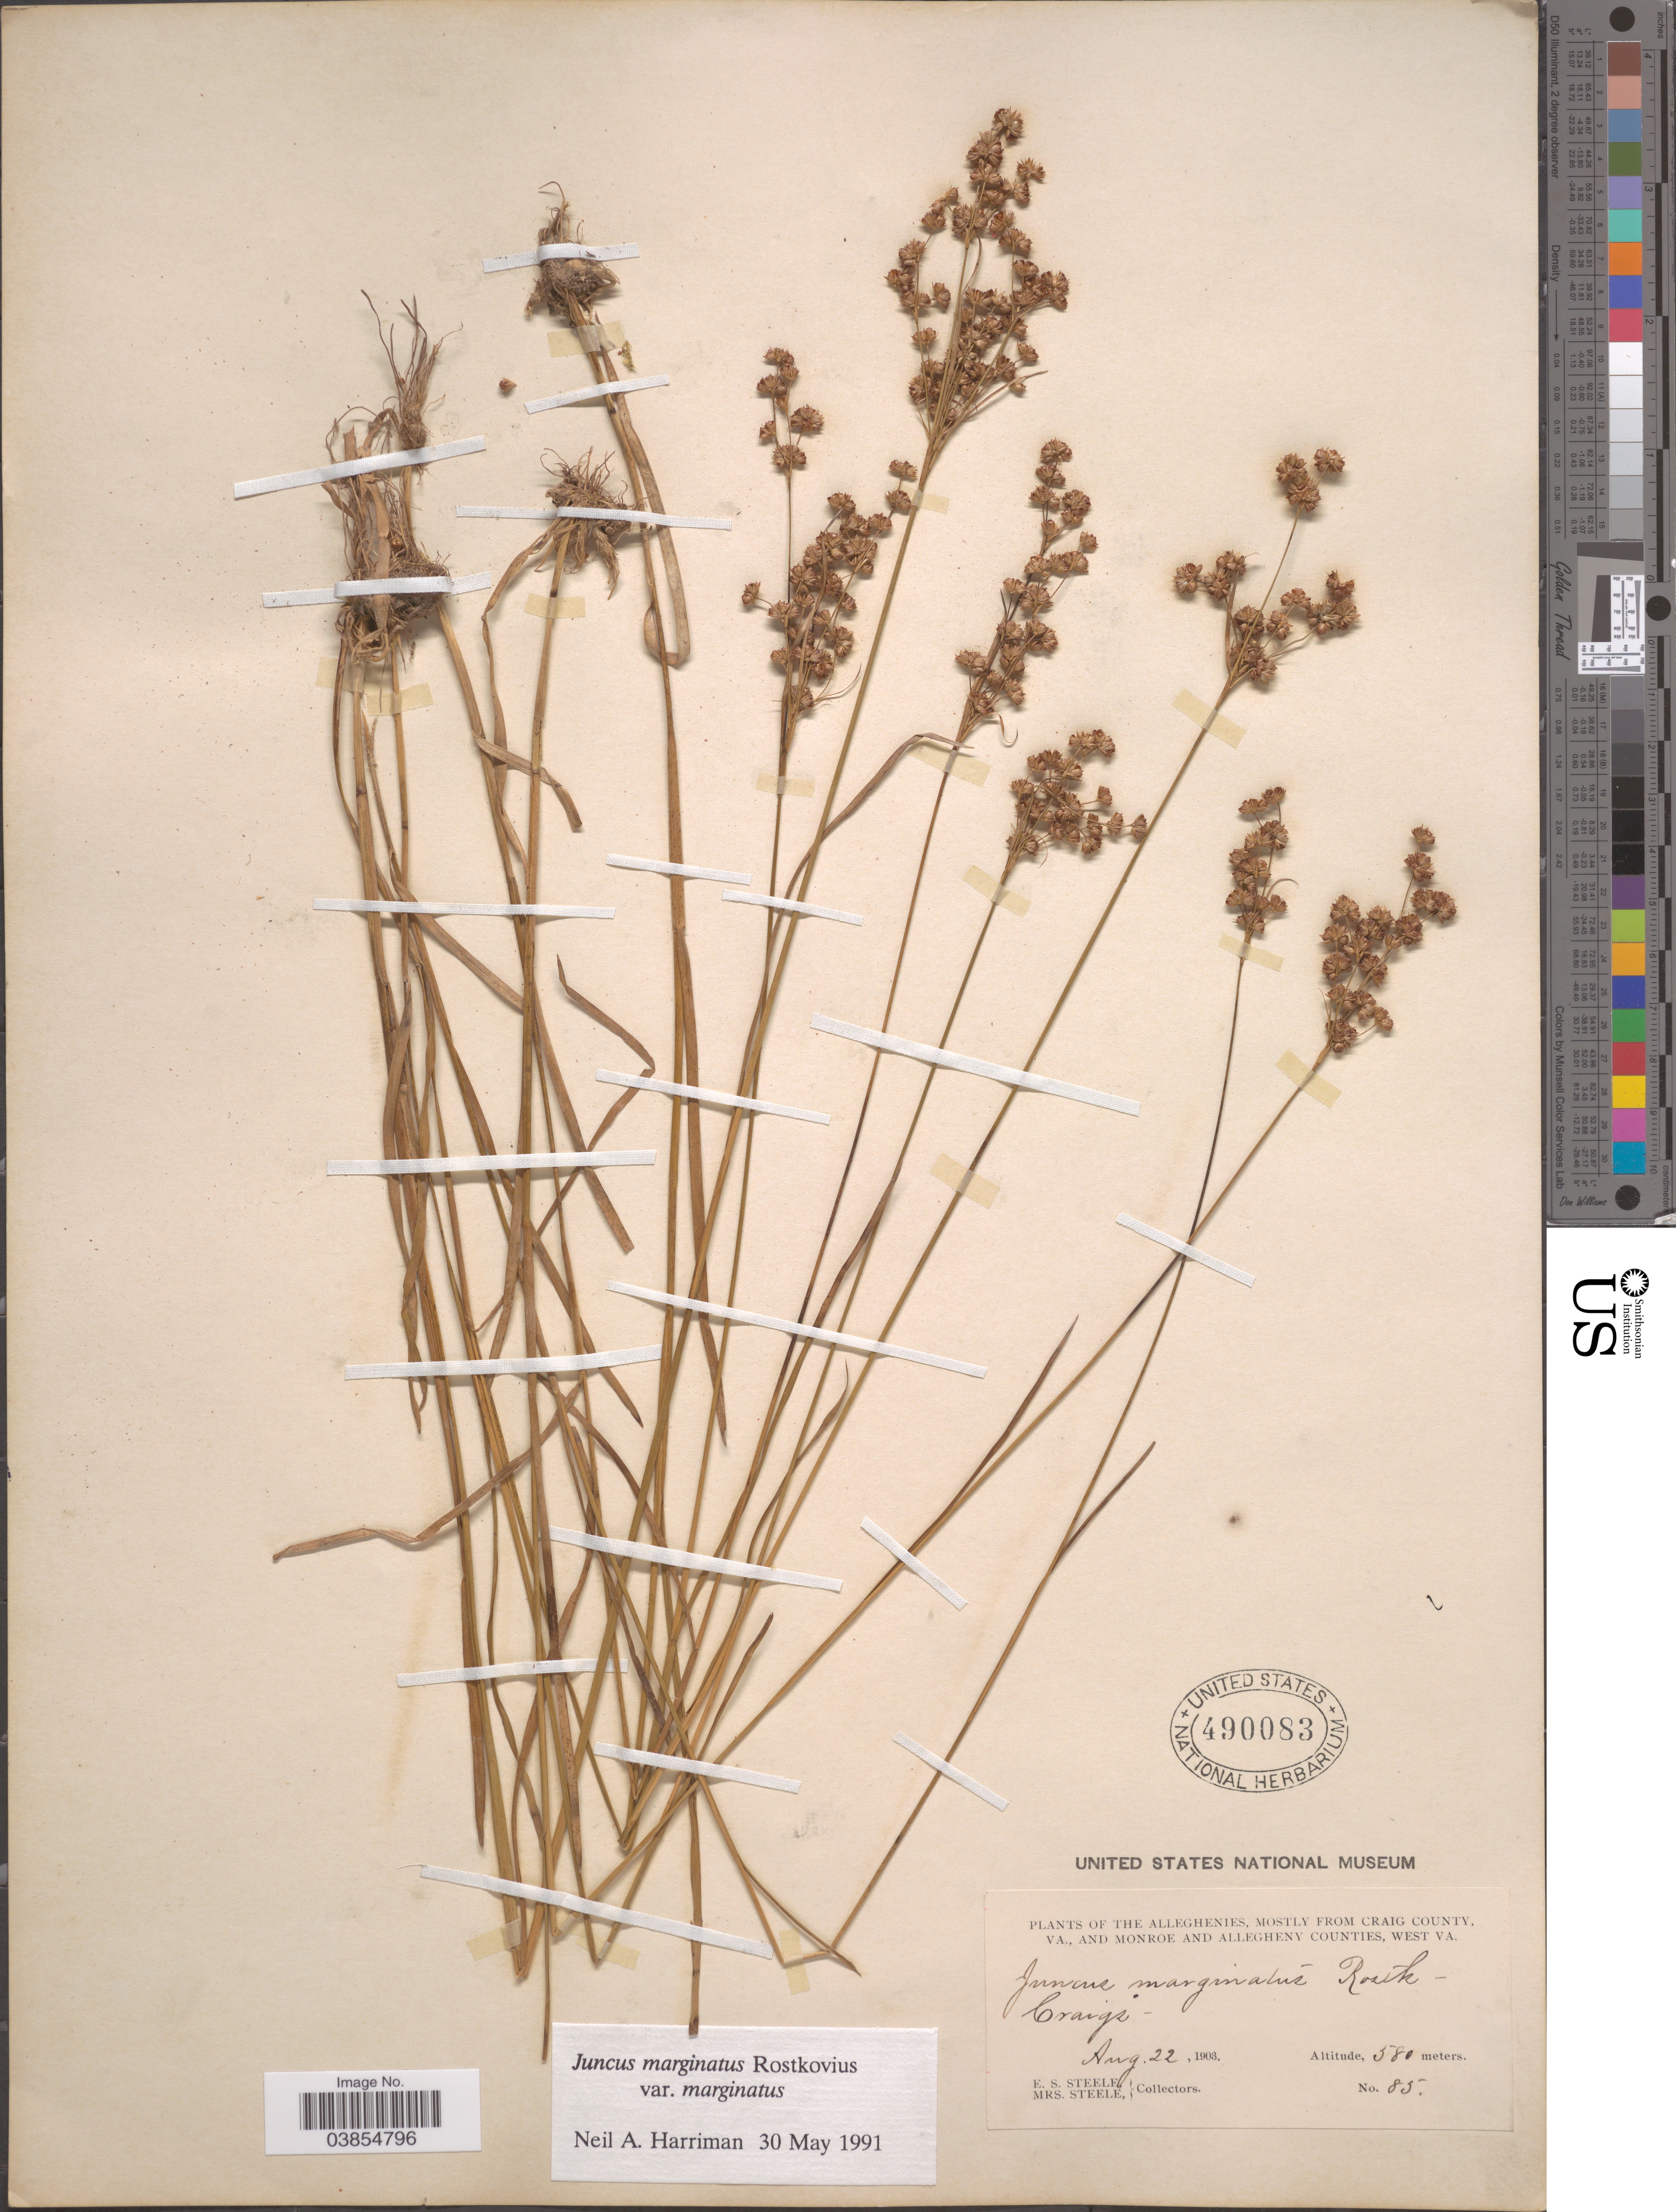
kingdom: Plantae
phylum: Tracheophyta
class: Liliopsida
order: Poales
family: Juncaceae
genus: Juncus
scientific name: Juncus marginatus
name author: Rostk.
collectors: E. Steele & Mrs. E. S. Steele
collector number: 85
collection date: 1903-08-22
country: United States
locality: The Alleghenies, mostly from Craig County, VA., and Monroe and Allegheny Counties, West Va.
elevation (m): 580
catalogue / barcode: US 490083